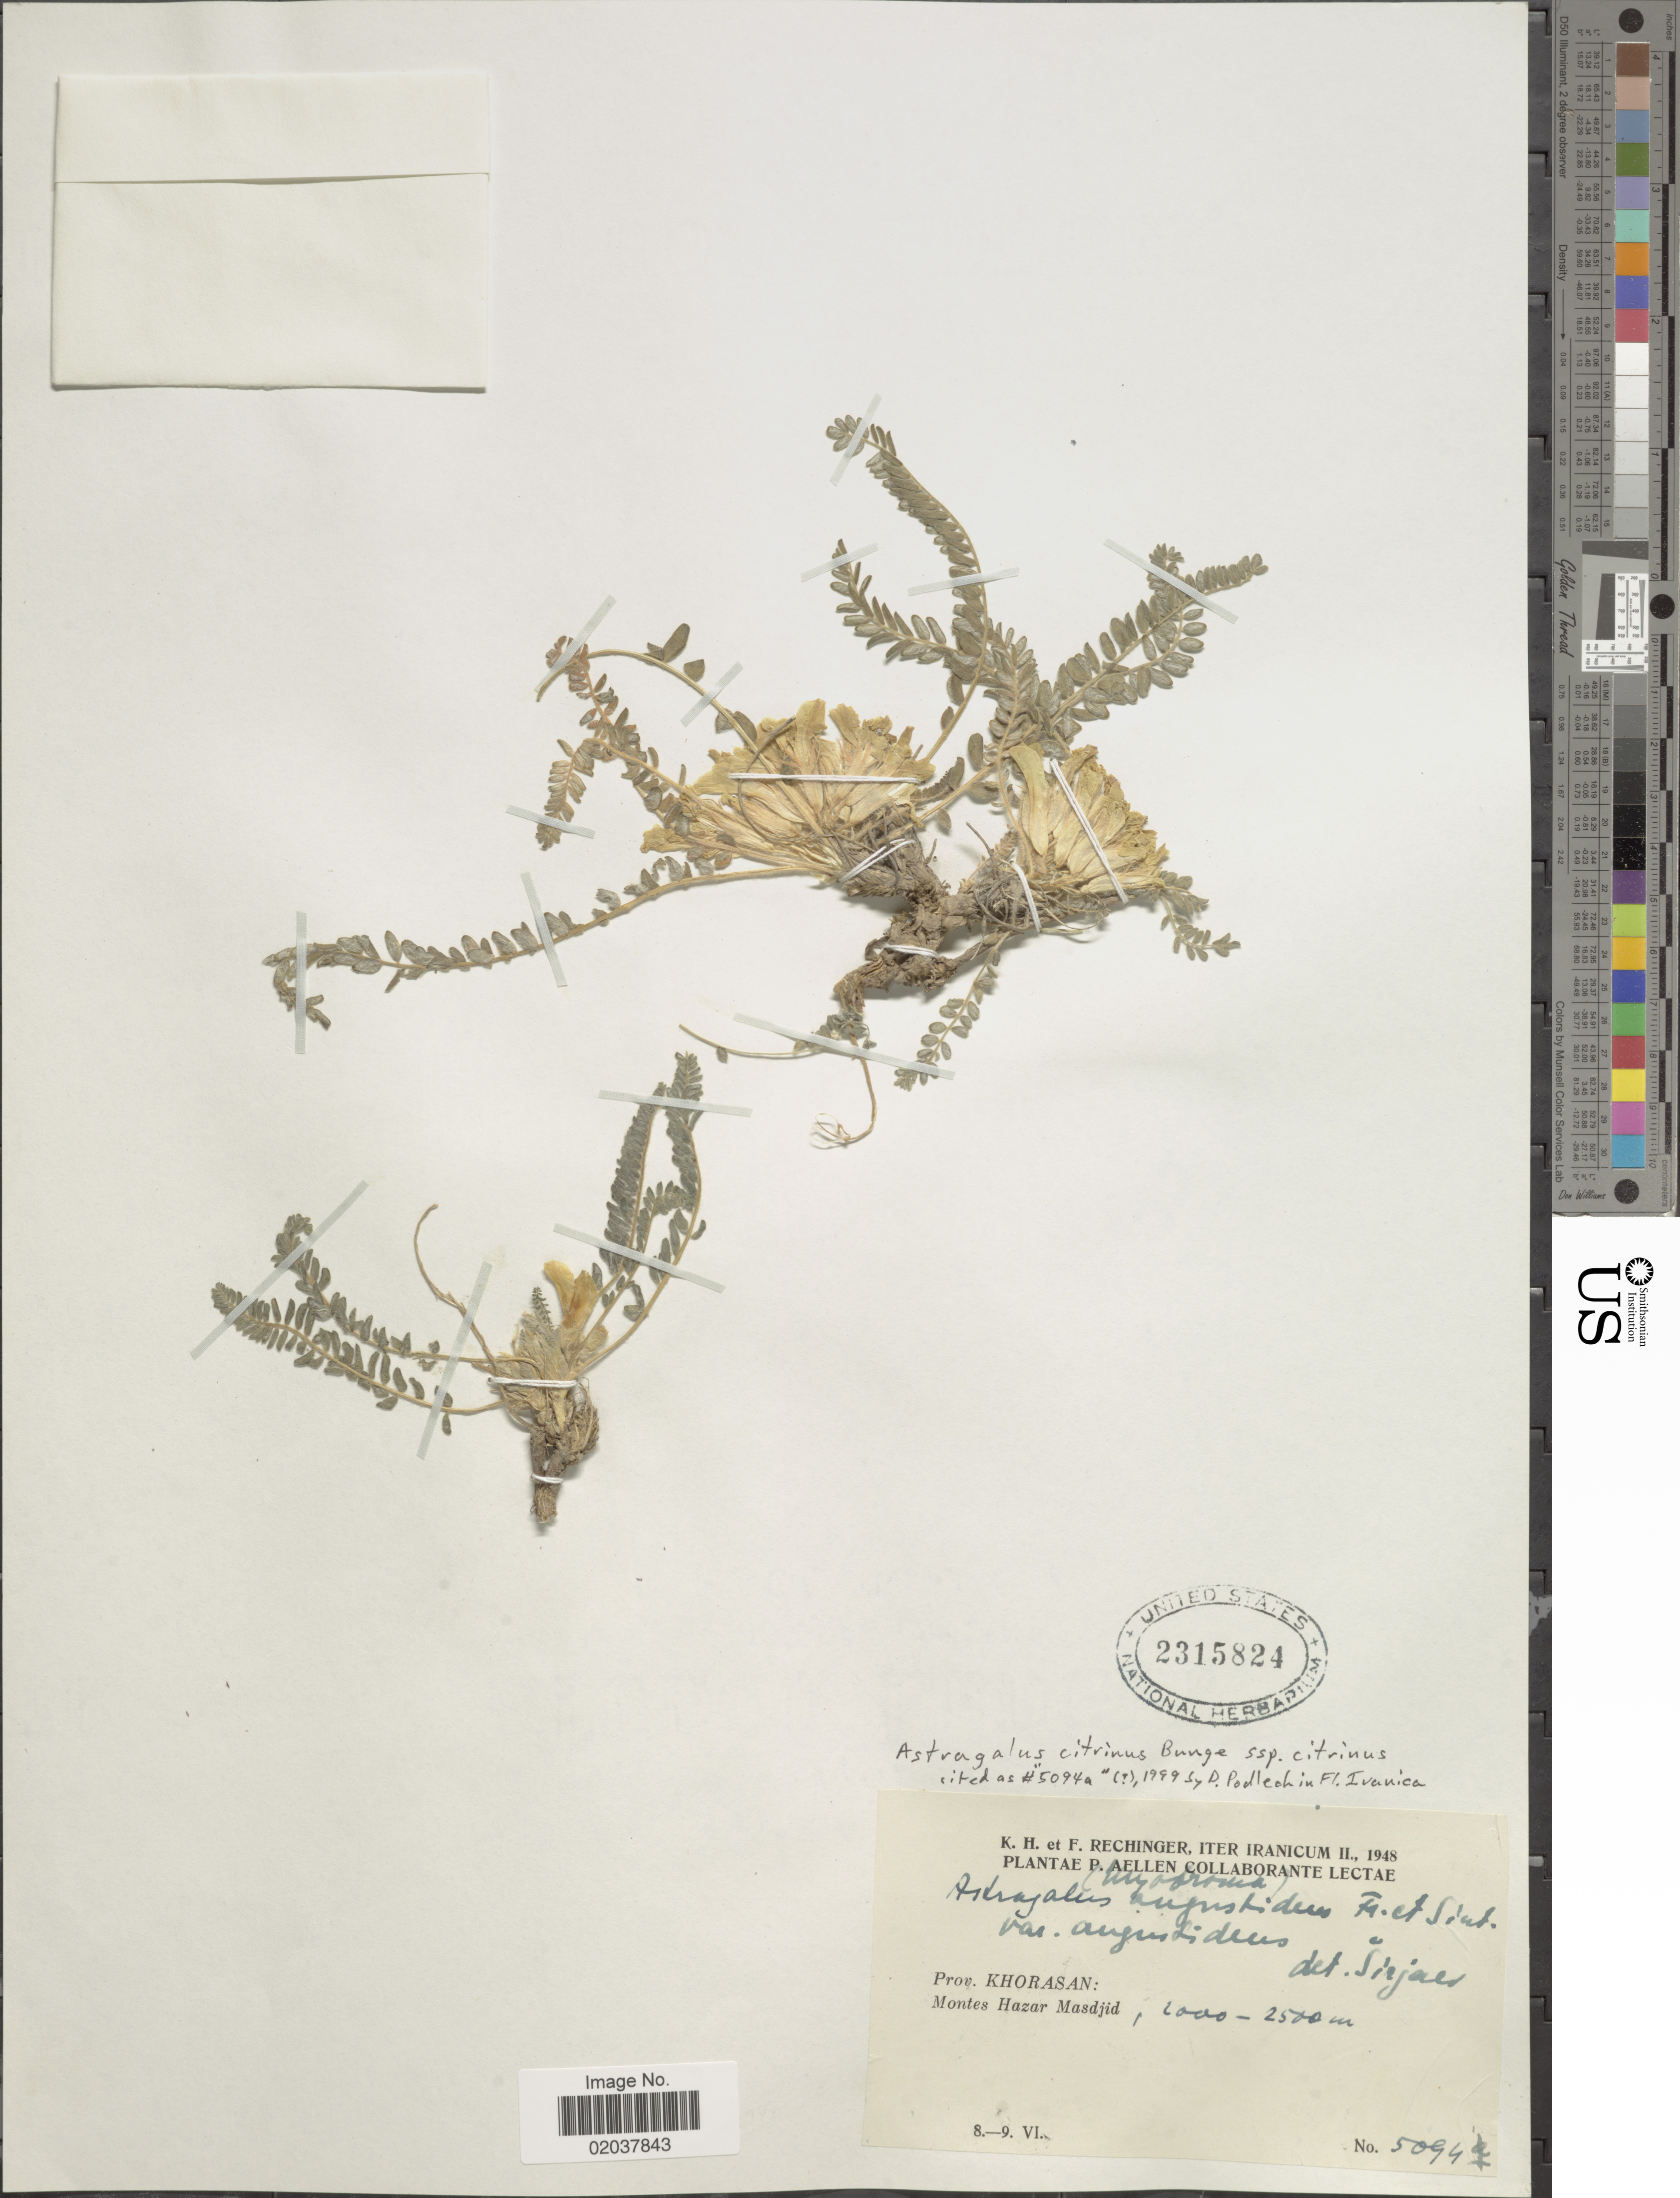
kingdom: Plantae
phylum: Tracheophyta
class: Magnoliopsida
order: Fabales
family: Fabaceae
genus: Astragalus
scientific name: Astragalus citrinus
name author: Bunge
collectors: K. H. Rechinger & F. Rechinger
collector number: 5094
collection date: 1948-06-08/1948-06-09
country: Iran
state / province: Khorasan [obsolete]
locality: Montes Hazar Masdjid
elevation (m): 2000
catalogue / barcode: US 2315824